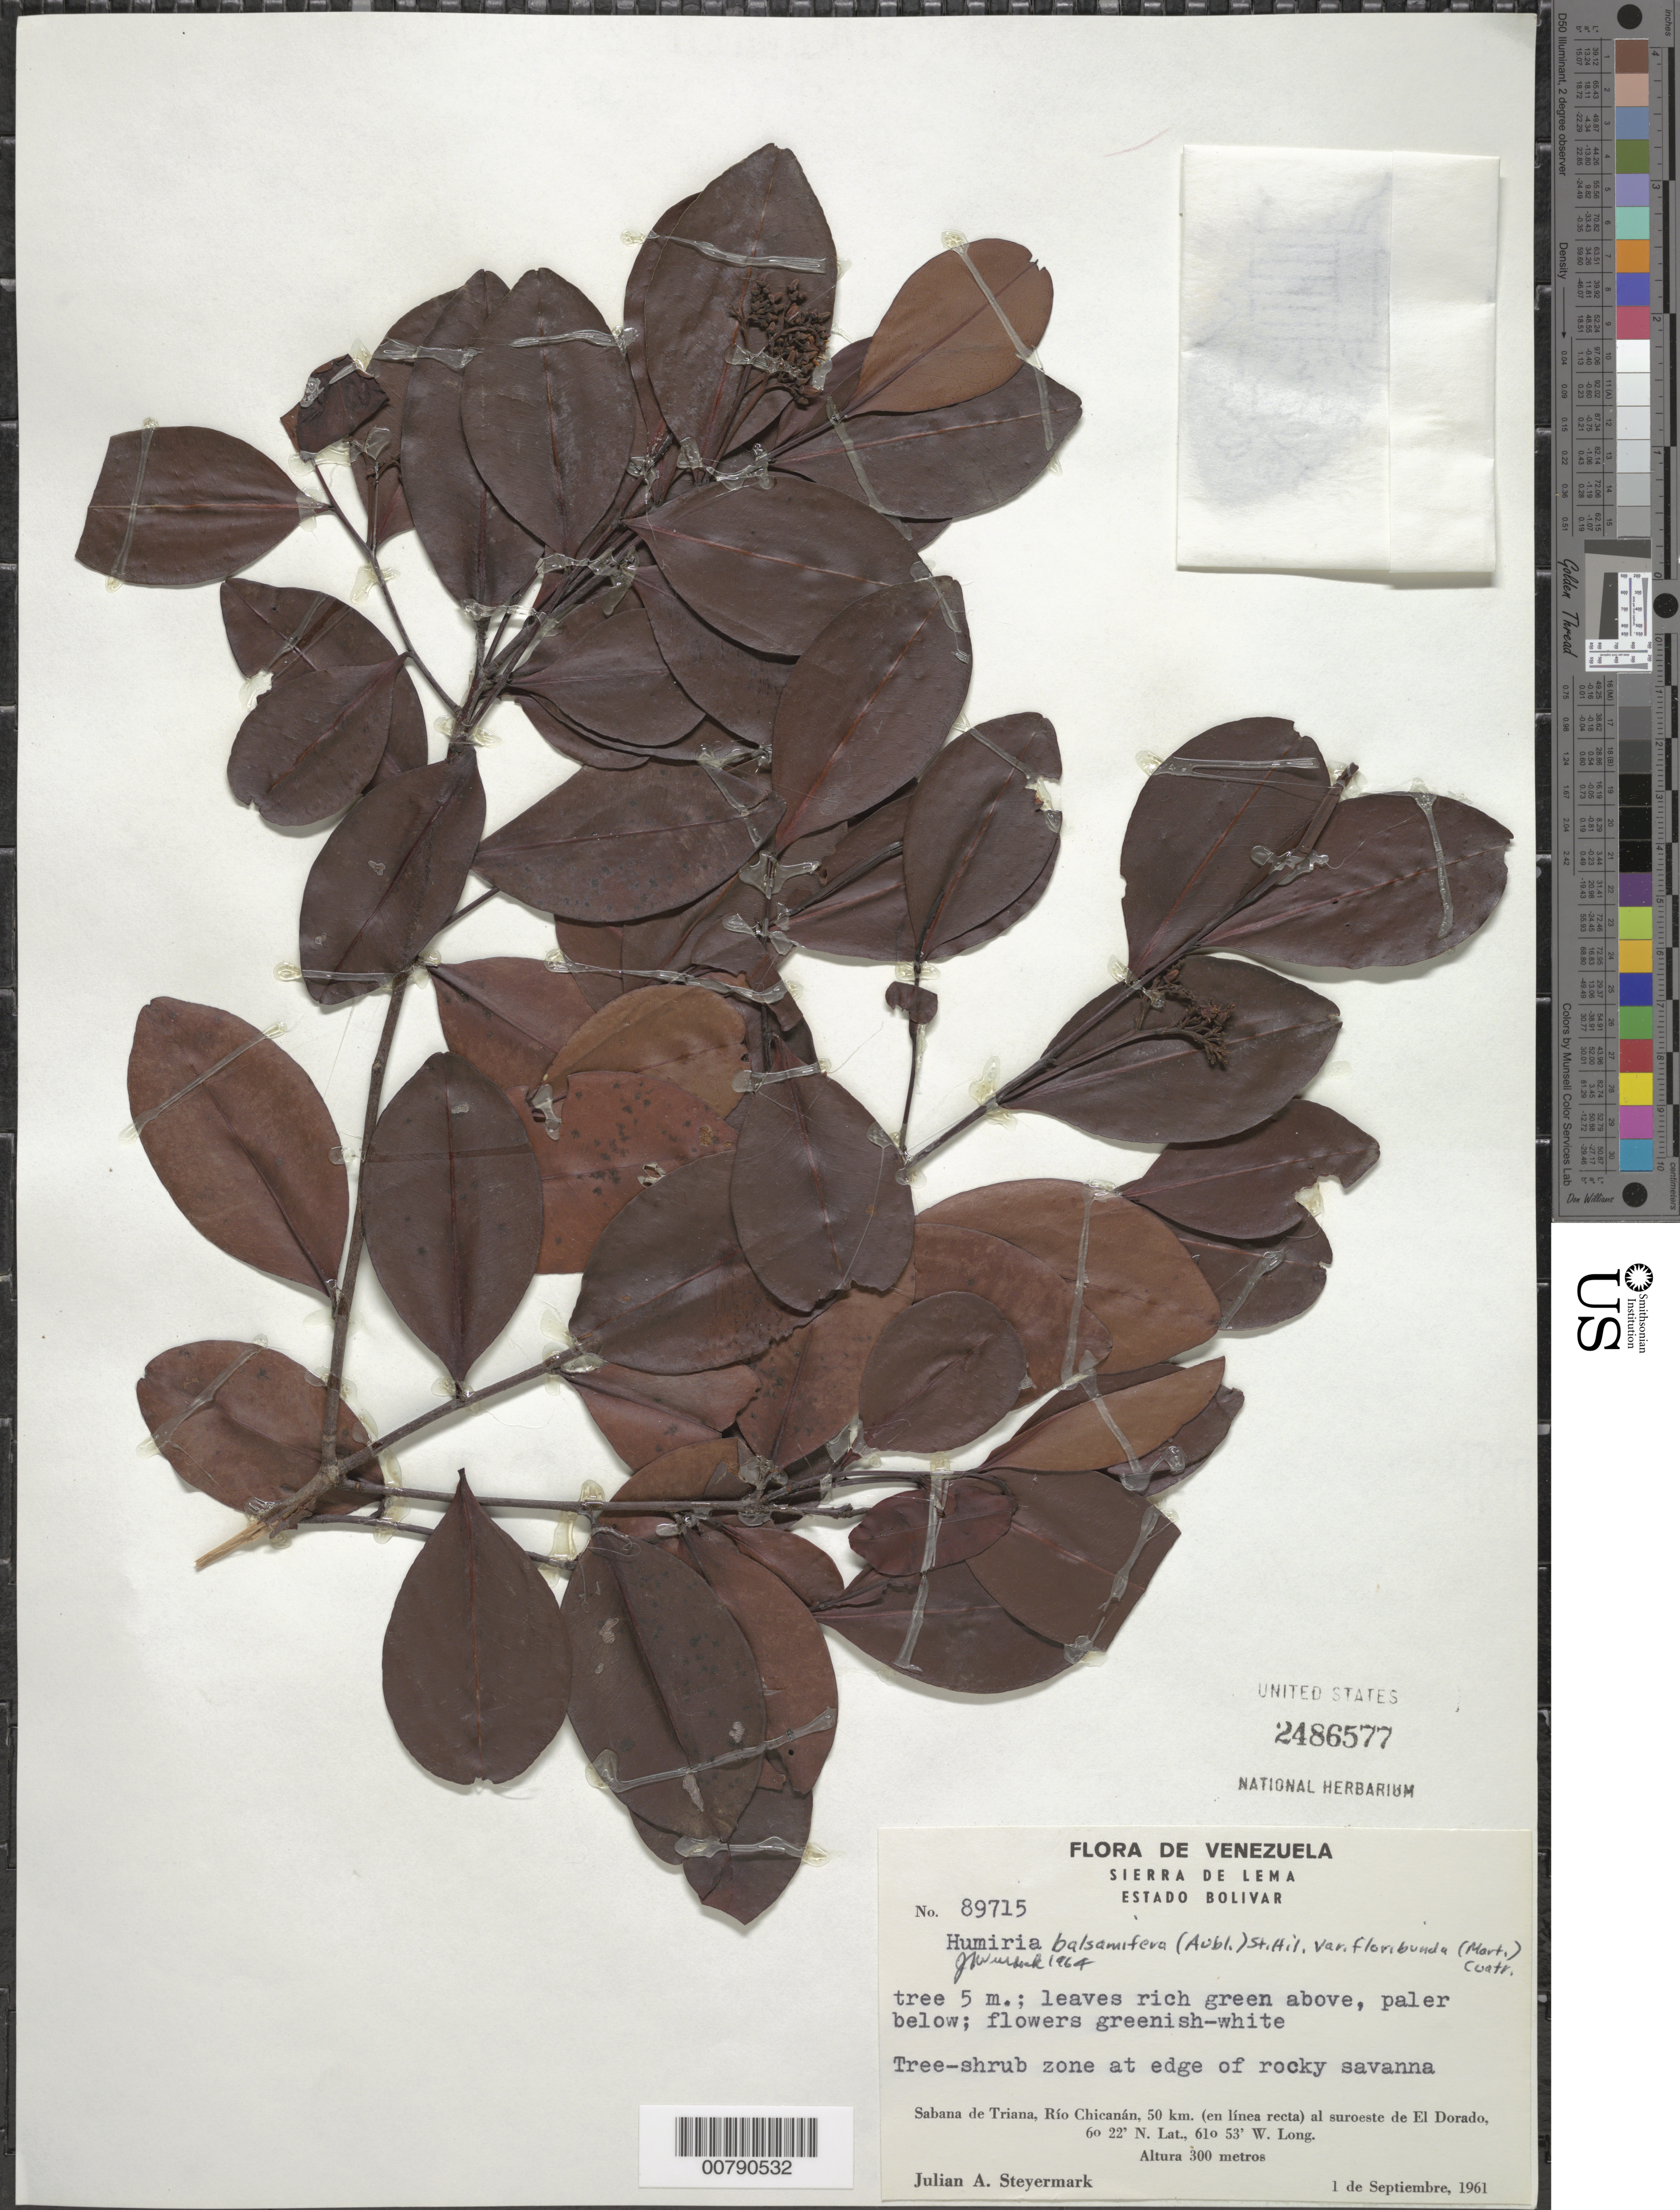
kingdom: Plantae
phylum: Tracheophyta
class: Magnoliopsida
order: Malpighiales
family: Humiriaceae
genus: Humiria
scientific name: Humiria balsamifera var. floribunda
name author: (Mart.) Cuatrec.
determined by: Wurdack, John J., (US), US (UNITED STATES)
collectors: J. Steyermark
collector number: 89715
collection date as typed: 1-Sep-61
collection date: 1961-09-01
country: Venezuela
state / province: Bolívar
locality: Sabana de Triana, Río Chicanán, 50 km (in línea recta) al SW de El Dorado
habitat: Tree-shrub zone at the edge of rocky savanna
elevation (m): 300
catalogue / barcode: US 2486577